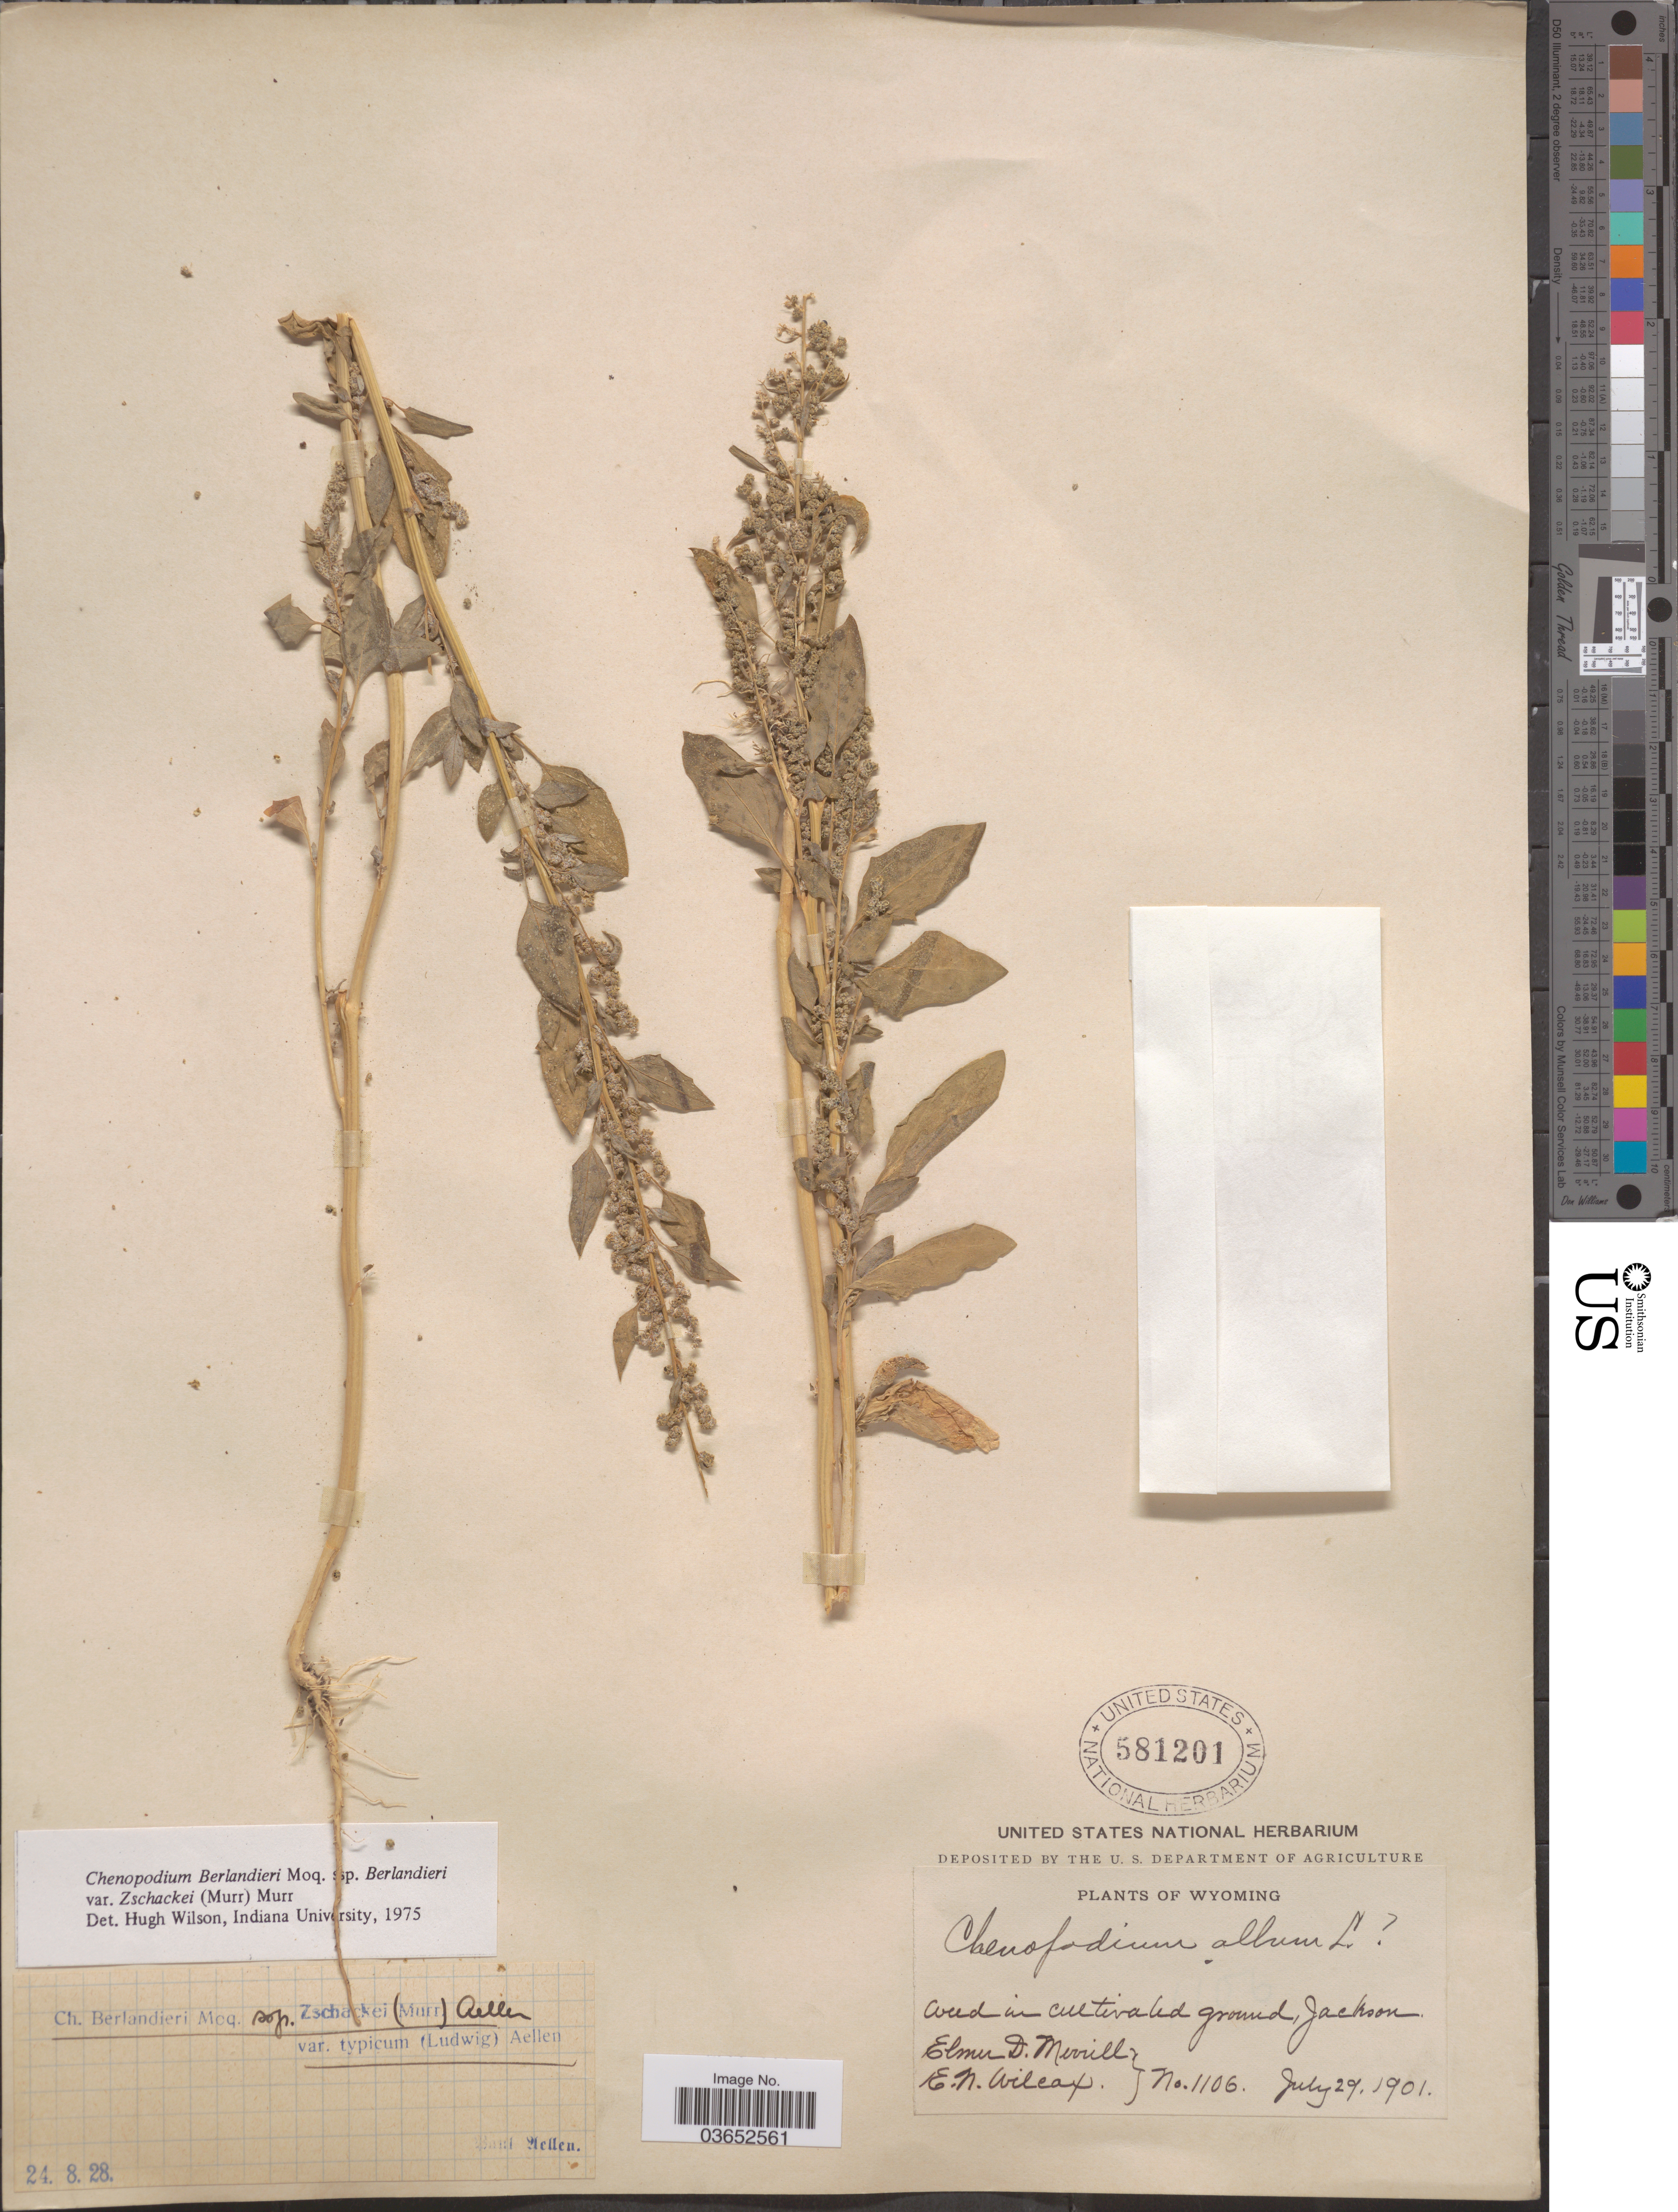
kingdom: Plantae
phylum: Tracheophyta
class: Magnoliopsida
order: Caryophyllales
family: Amaranthaceae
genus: Chenopodium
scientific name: Chenopodium berlandieri var. typicum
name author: A. Ludw. ex Graebn.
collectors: E. D. Merrill & E. Wilcox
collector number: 1106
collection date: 1901-07-29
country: United States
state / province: Wyoming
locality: Weed in cultivated ground, Jackson.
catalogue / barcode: US 581201